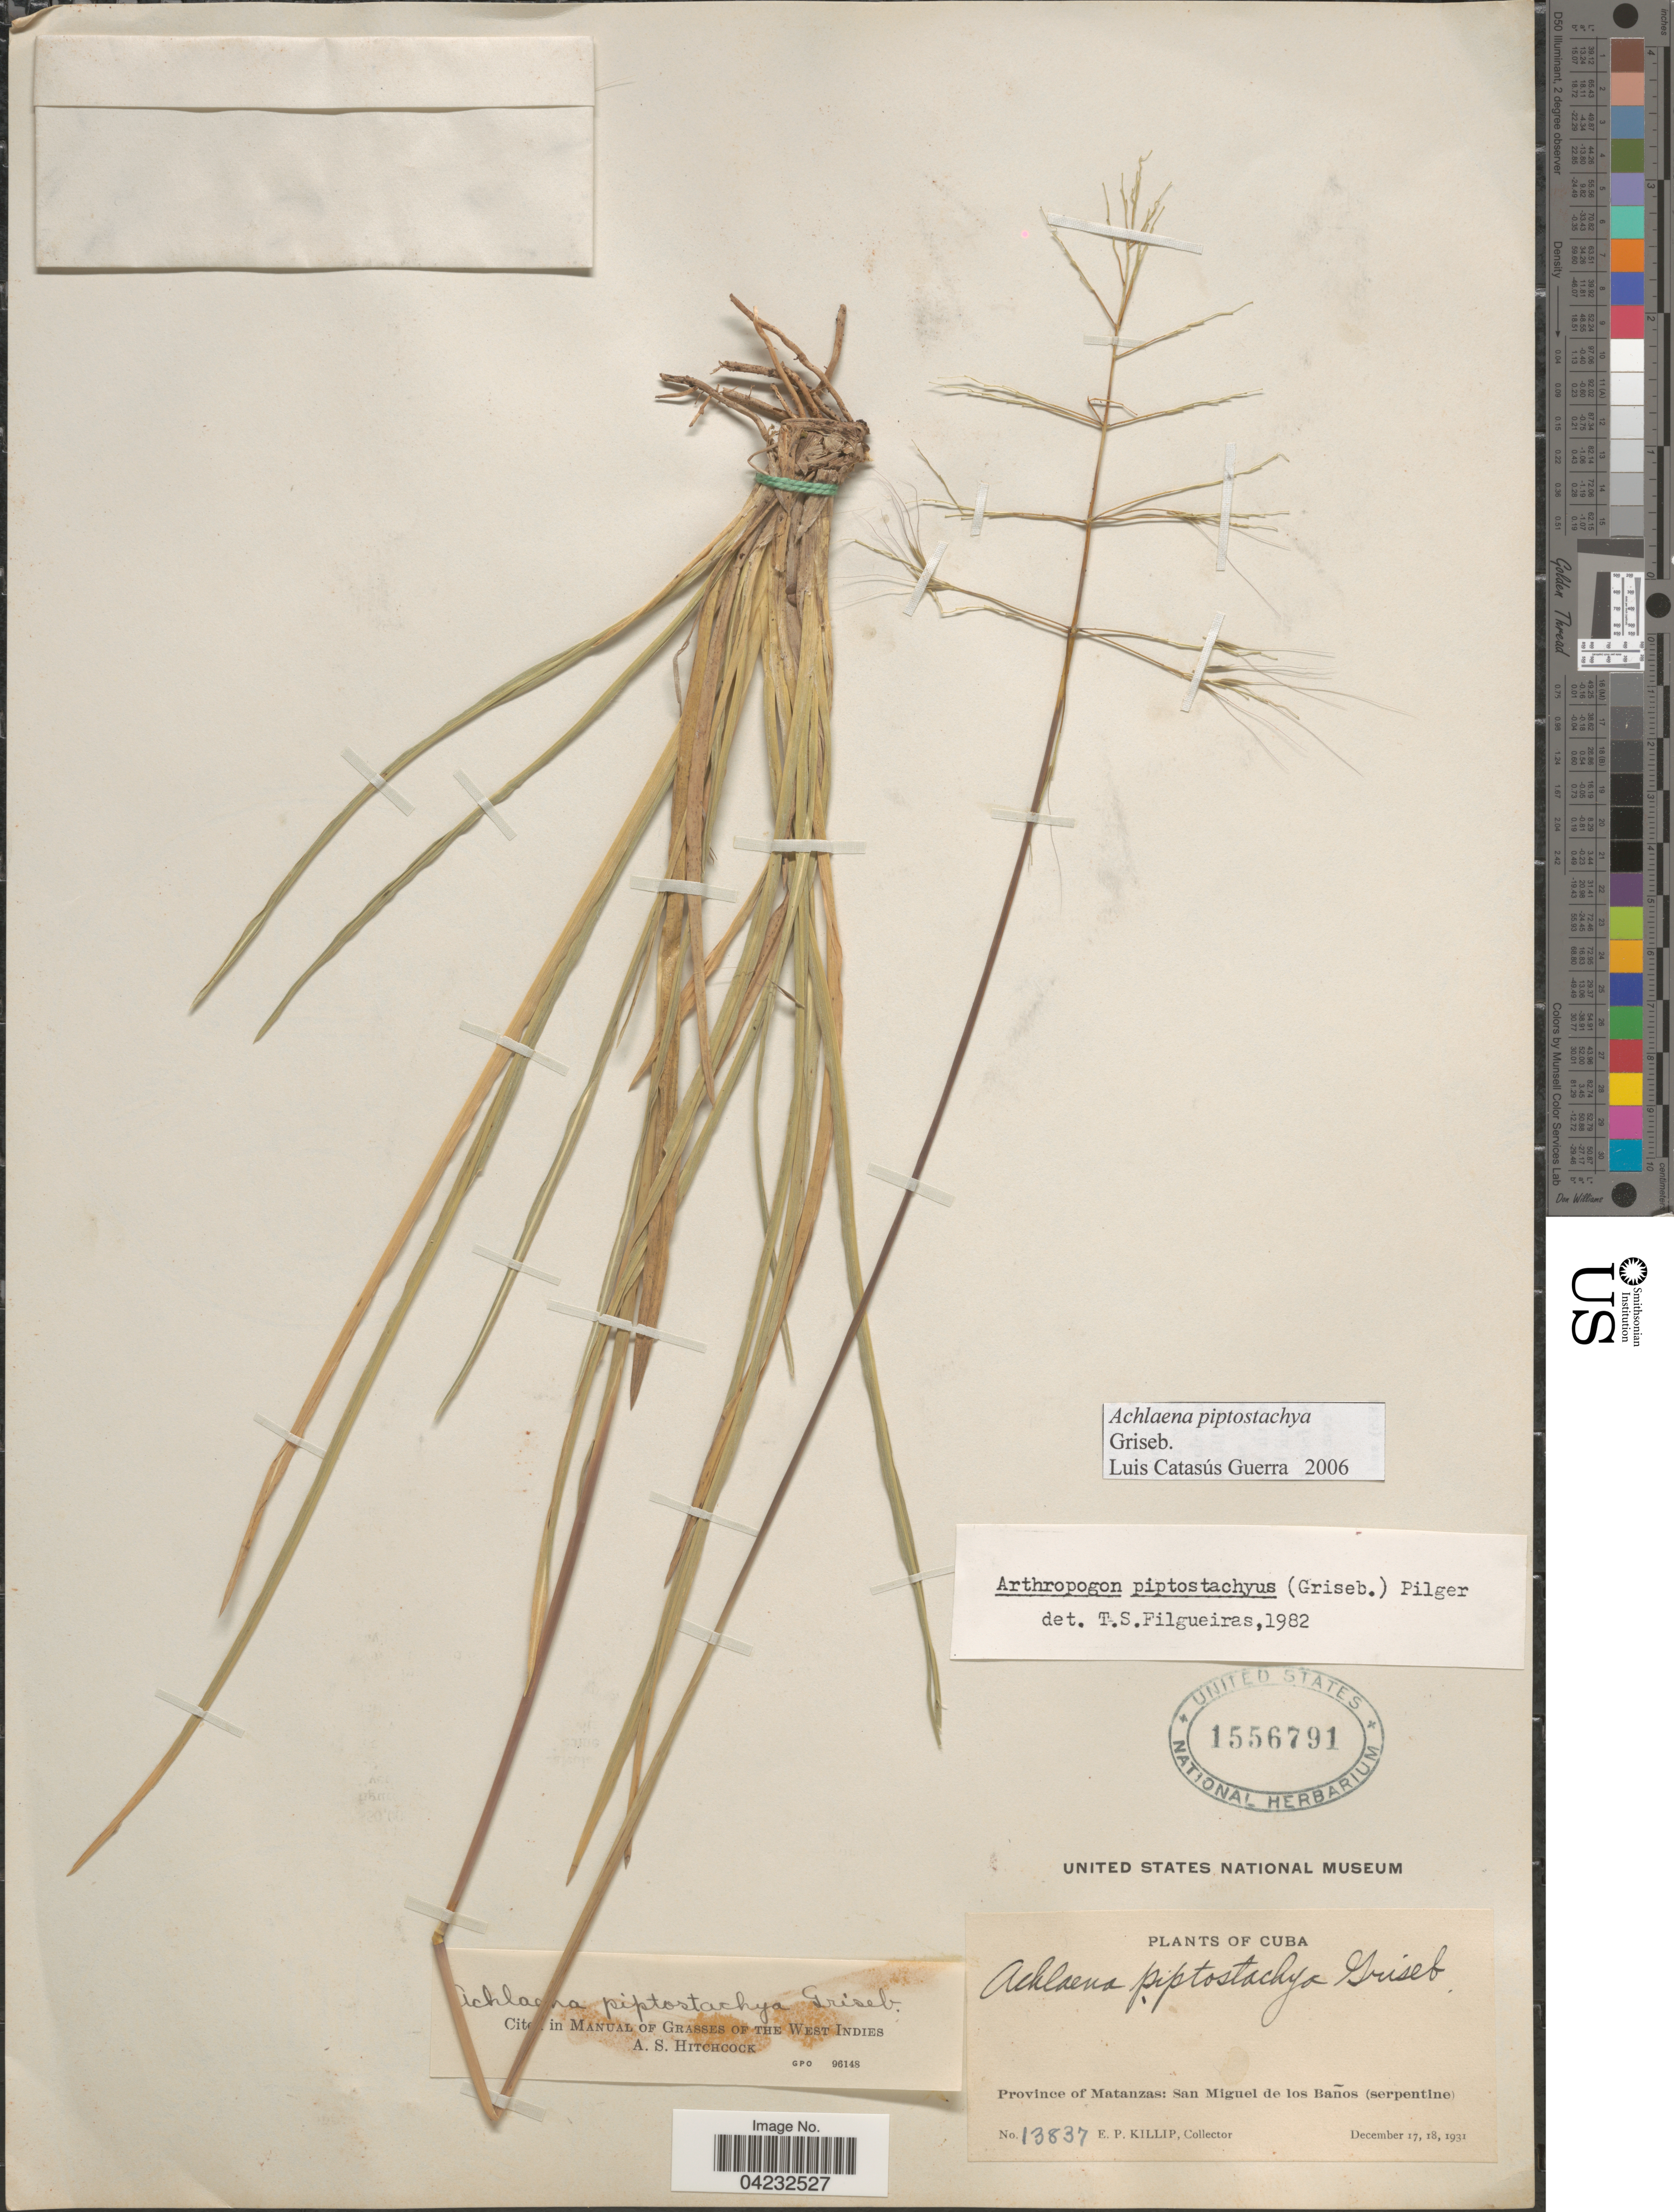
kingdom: Plantae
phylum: Tracheophyta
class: Liliopsida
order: Poales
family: Poaceae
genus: Achlaena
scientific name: Achlaena piptostachya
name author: Griseb.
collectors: E. P. Killip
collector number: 13837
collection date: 1931-12-17/1931-12-18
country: Cuba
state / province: Matanzas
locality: San Miguel de los Baños (serpentine).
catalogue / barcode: US 1556791